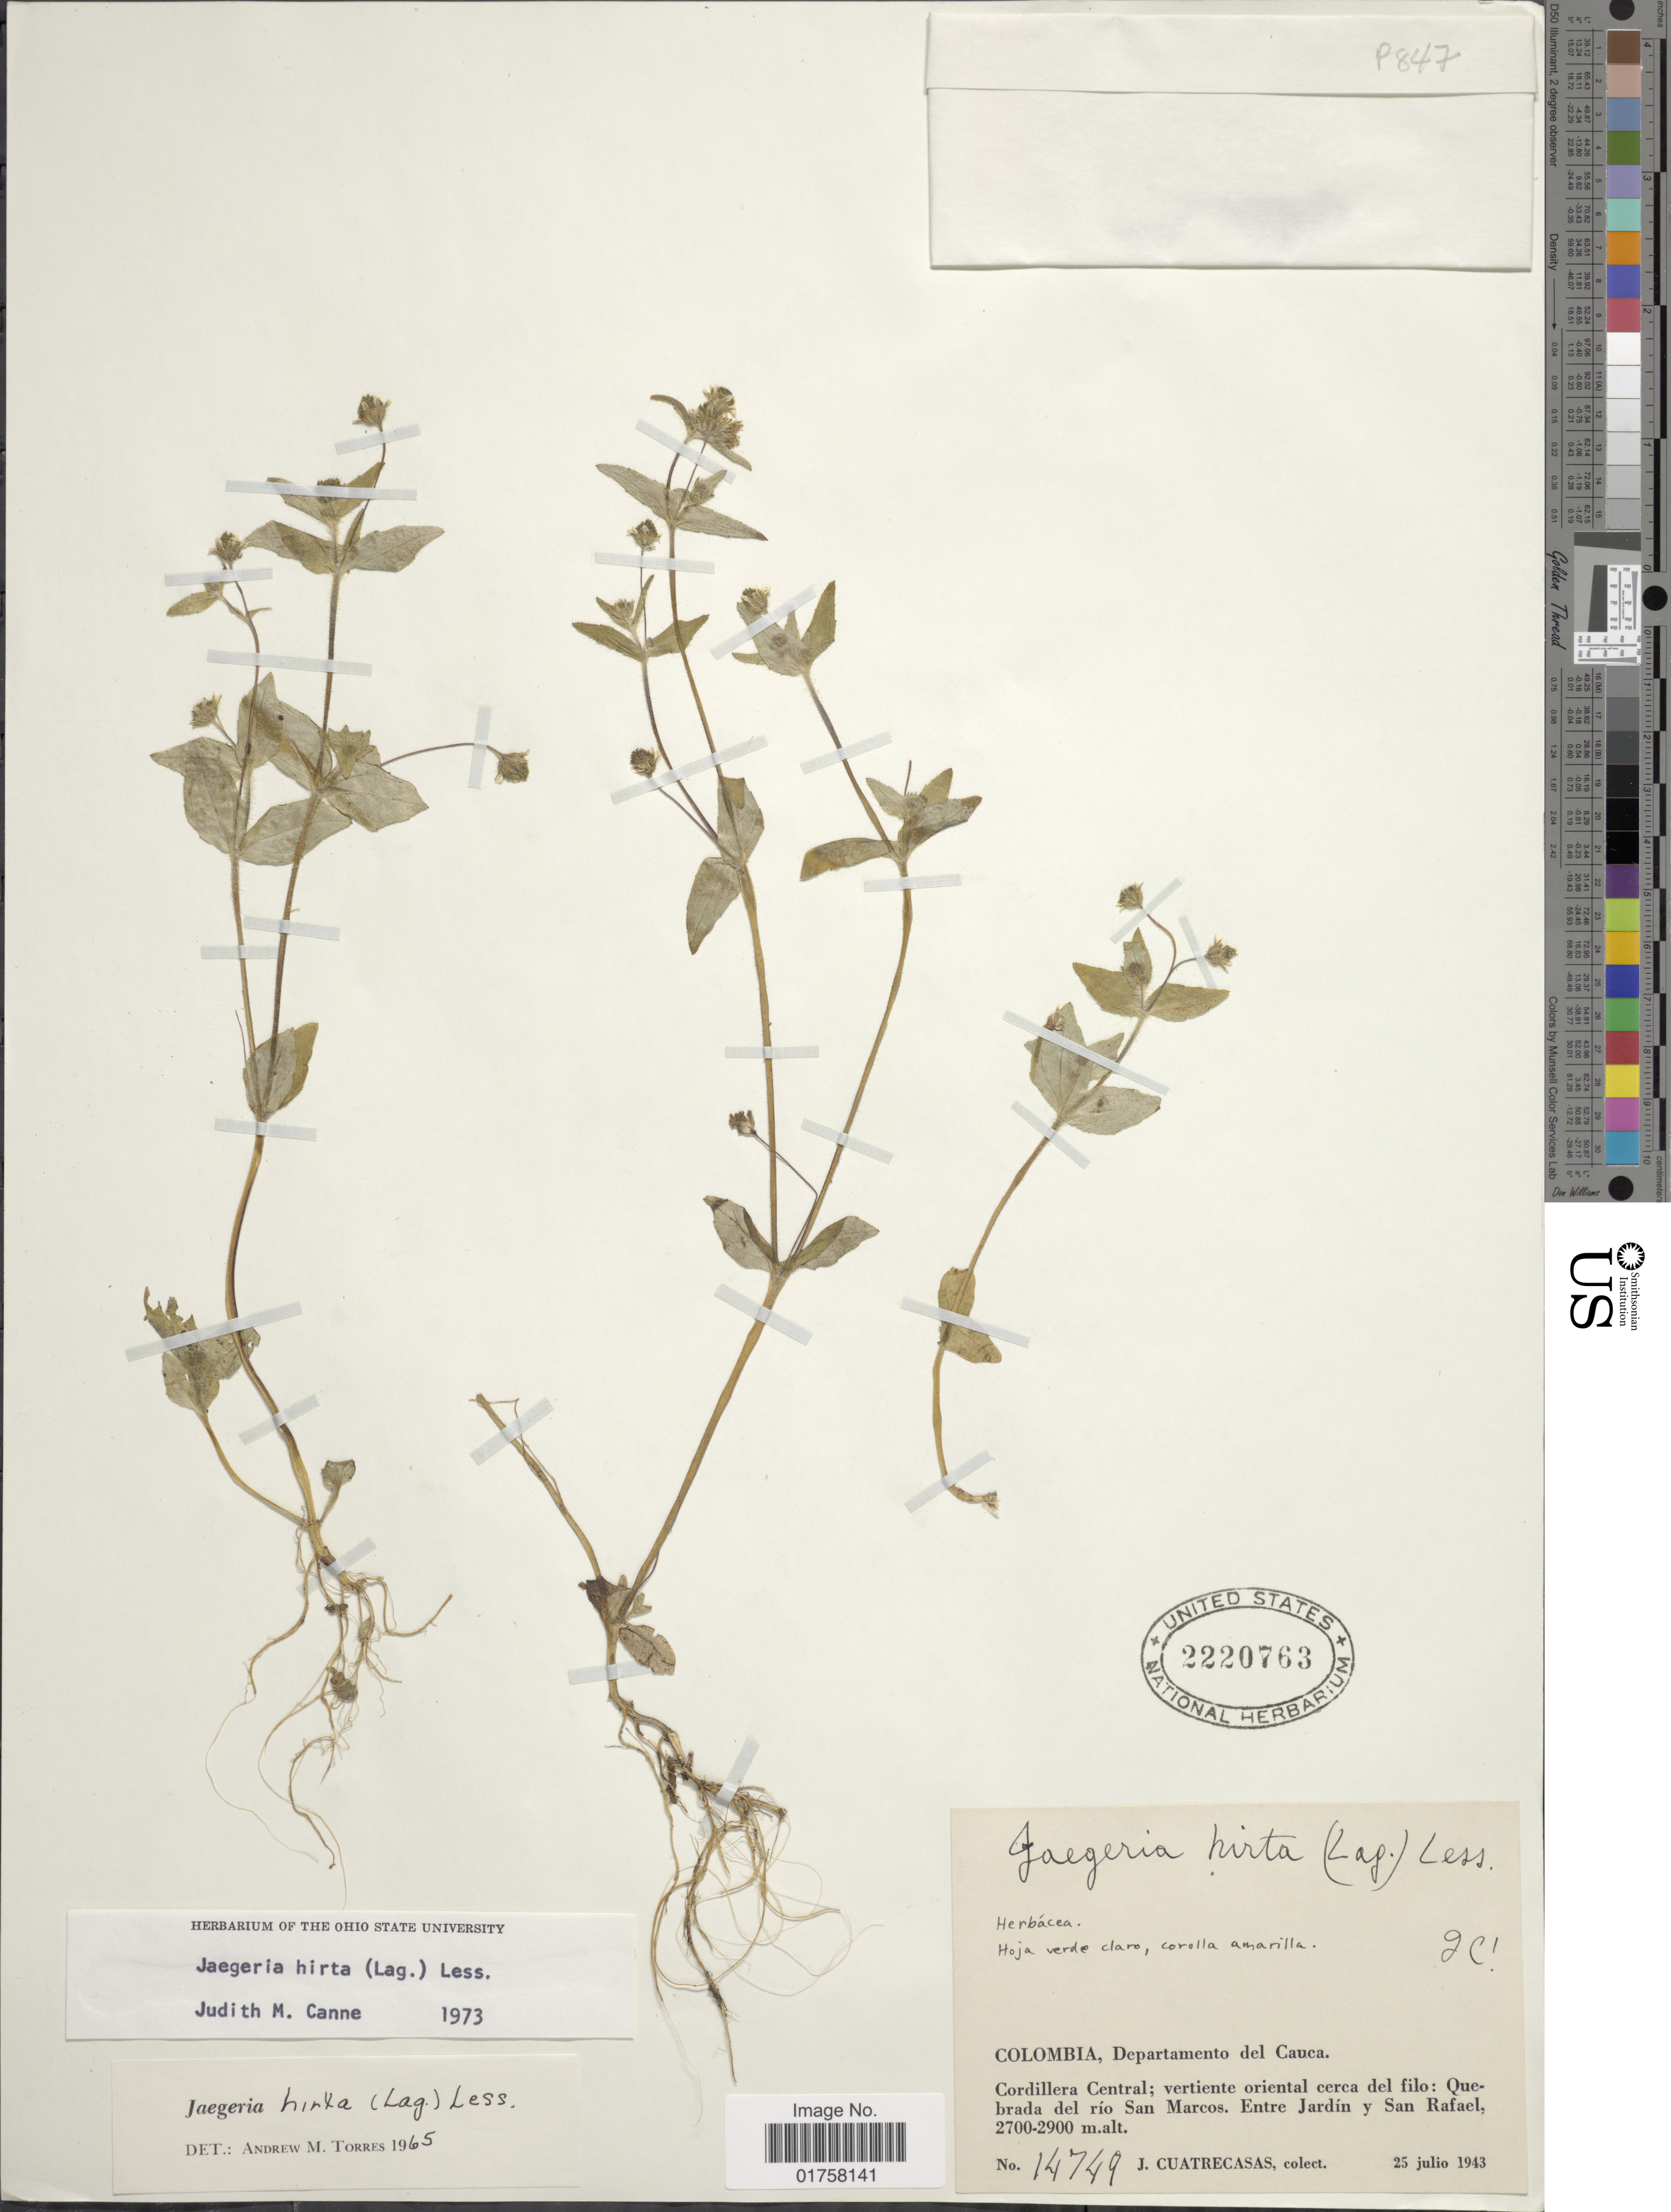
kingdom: Plantae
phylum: Tracheophyta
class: Magnoliopsida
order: Asterales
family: Asteraceae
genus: Jaegeria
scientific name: Jaegeria hirta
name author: (Lag.) Less.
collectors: J. Cuatrecasas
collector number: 14749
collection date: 1943-07-25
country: Colombia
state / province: Valle del Cauca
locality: Departamento del Cauca, Cordillera Central; vertiente oriental cerca del filo: Quebrada del río San Marcos, Entre Jardín y San Rafael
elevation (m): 2700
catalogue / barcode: US 2220763